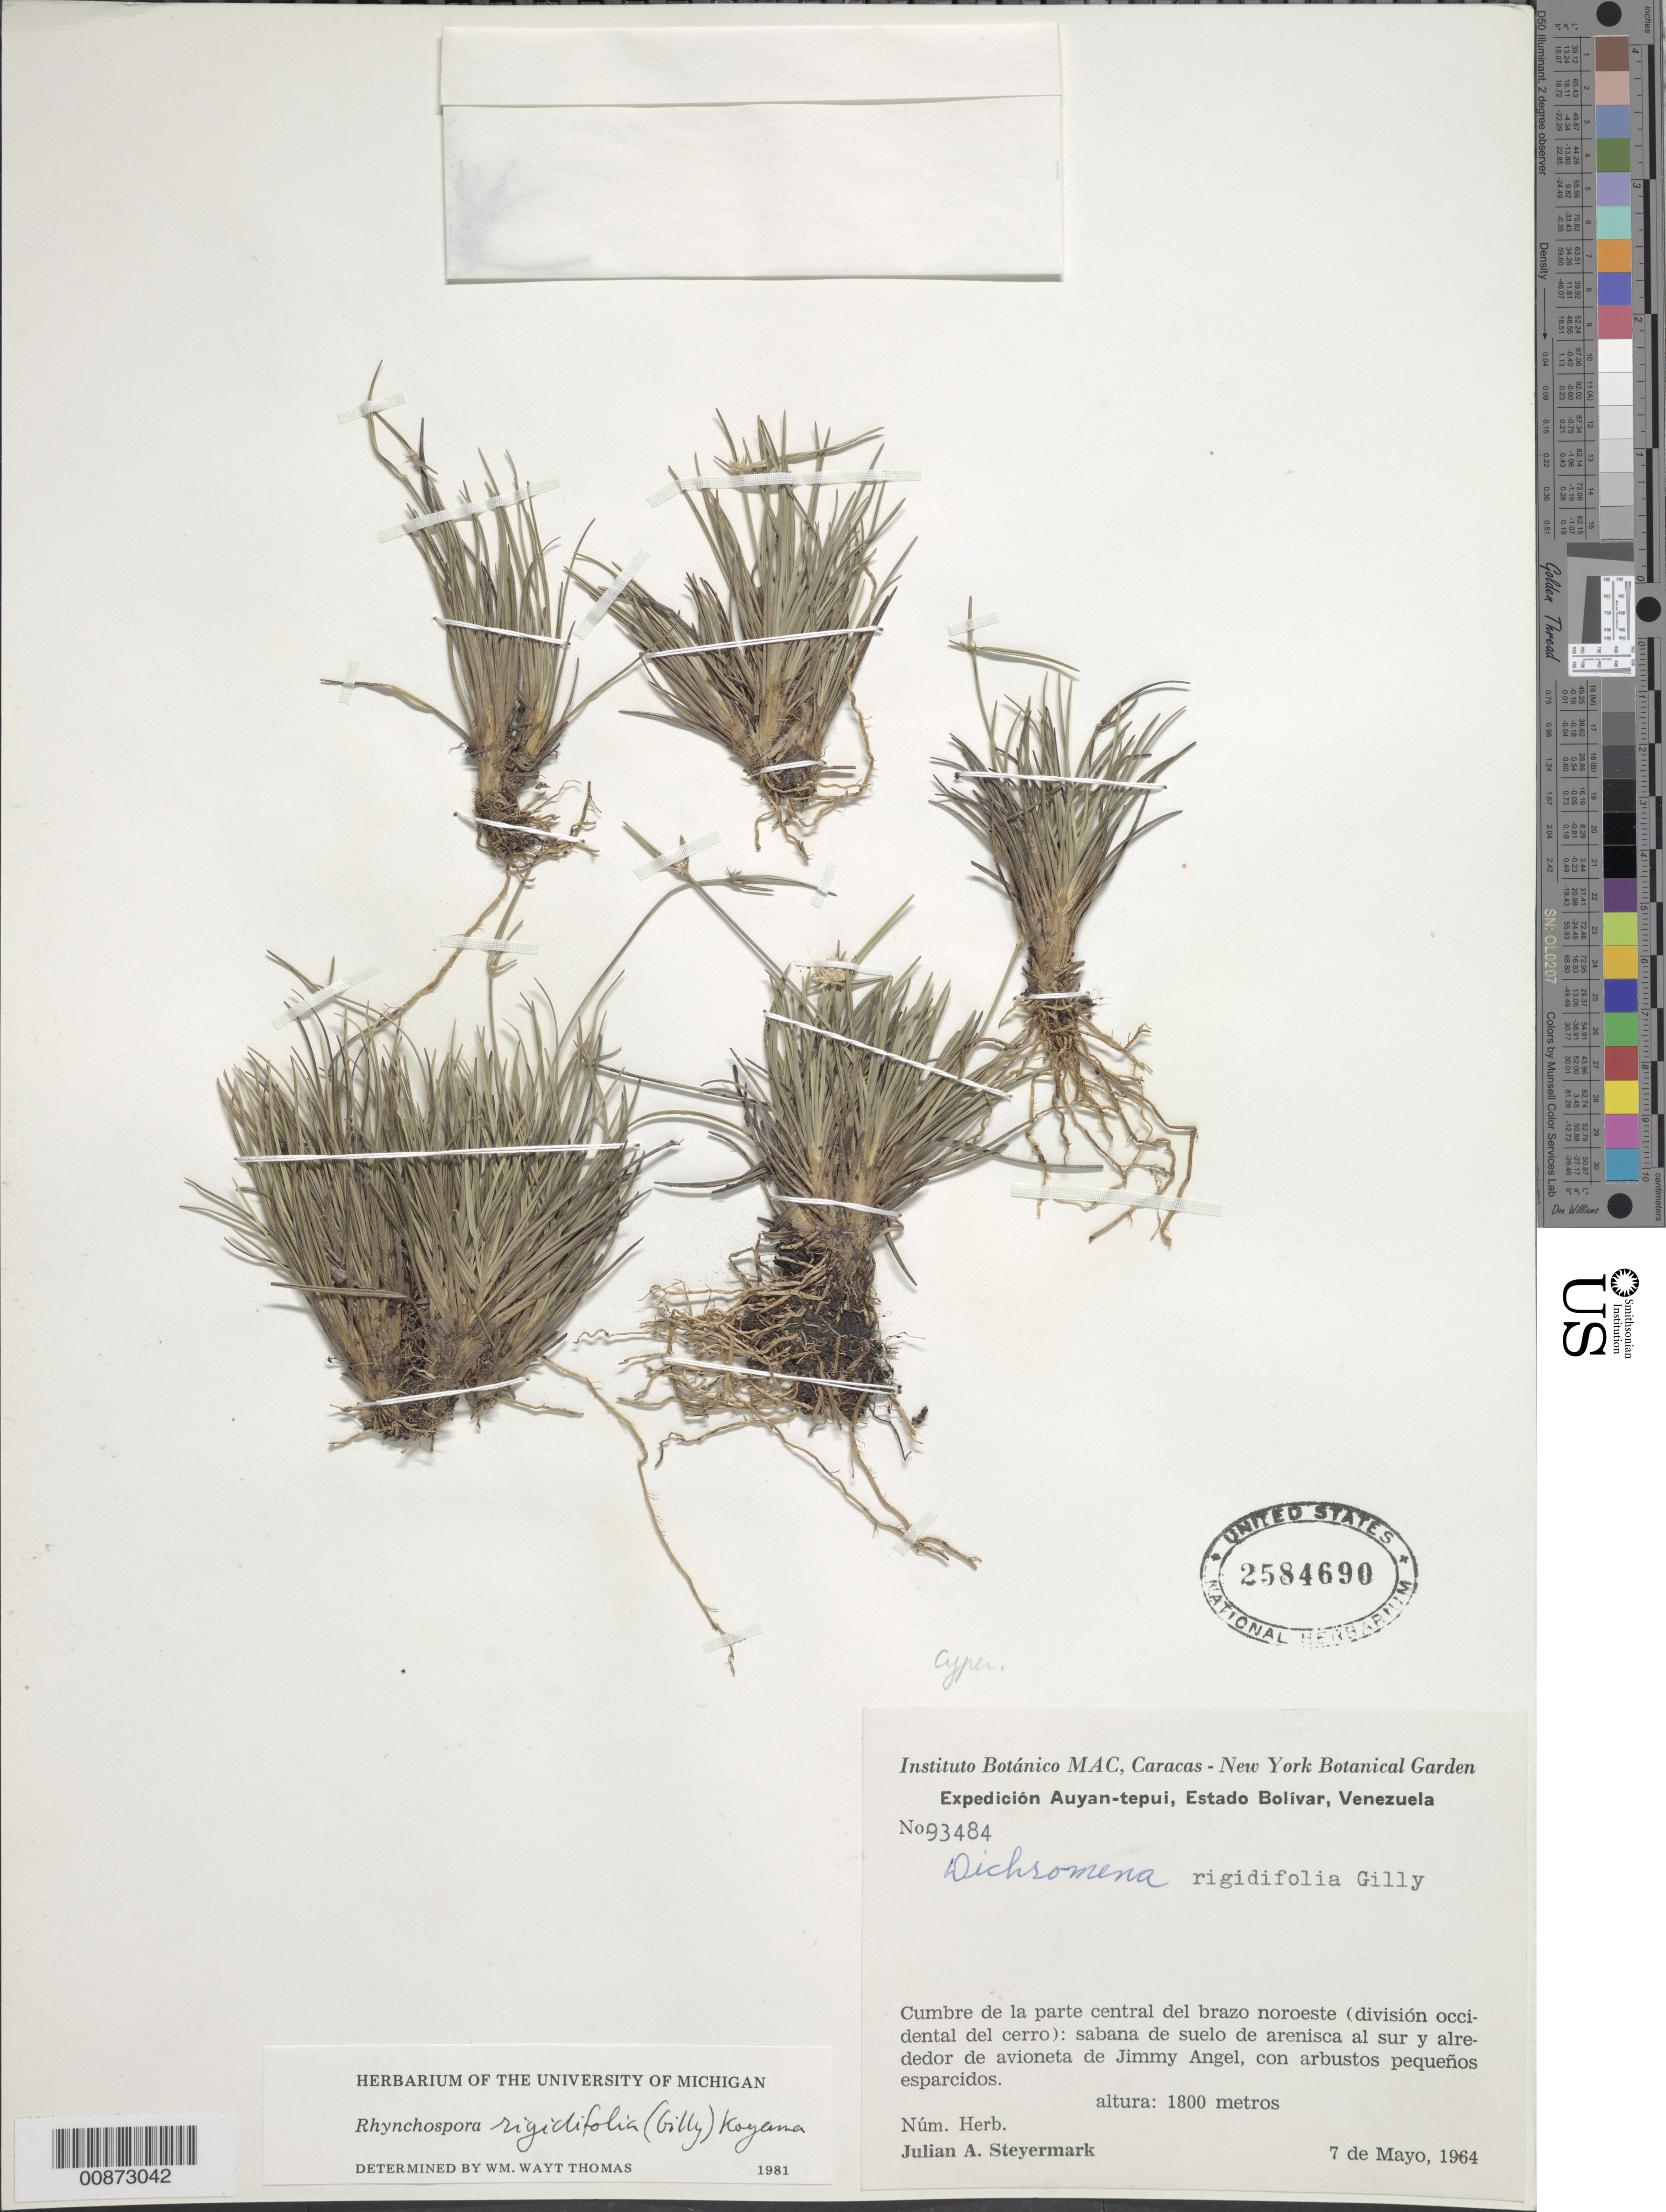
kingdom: Plantae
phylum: Tracheophyta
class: Liliopsida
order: Poales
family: Cyperaceae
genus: Rhynchospora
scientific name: Rhynchospora rigidifolia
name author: (Gilly) T. Koyama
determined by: Thomas, W. W., (NY), New York Botanical Garden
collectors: J. Steyermark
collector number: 93484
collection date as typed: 7-May-64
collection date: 1964-05-07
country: Venezuela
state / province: Bolívar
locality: Auyan-tepuí, cumbre de la parte central del brazo noroeste (div. occidental del cerro), alrededor de avioneta Jimmy Angel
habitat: Sabana de suelo de arenisca, arbustos pequenos esparcidos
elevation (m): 1800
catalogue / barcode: US 2584690